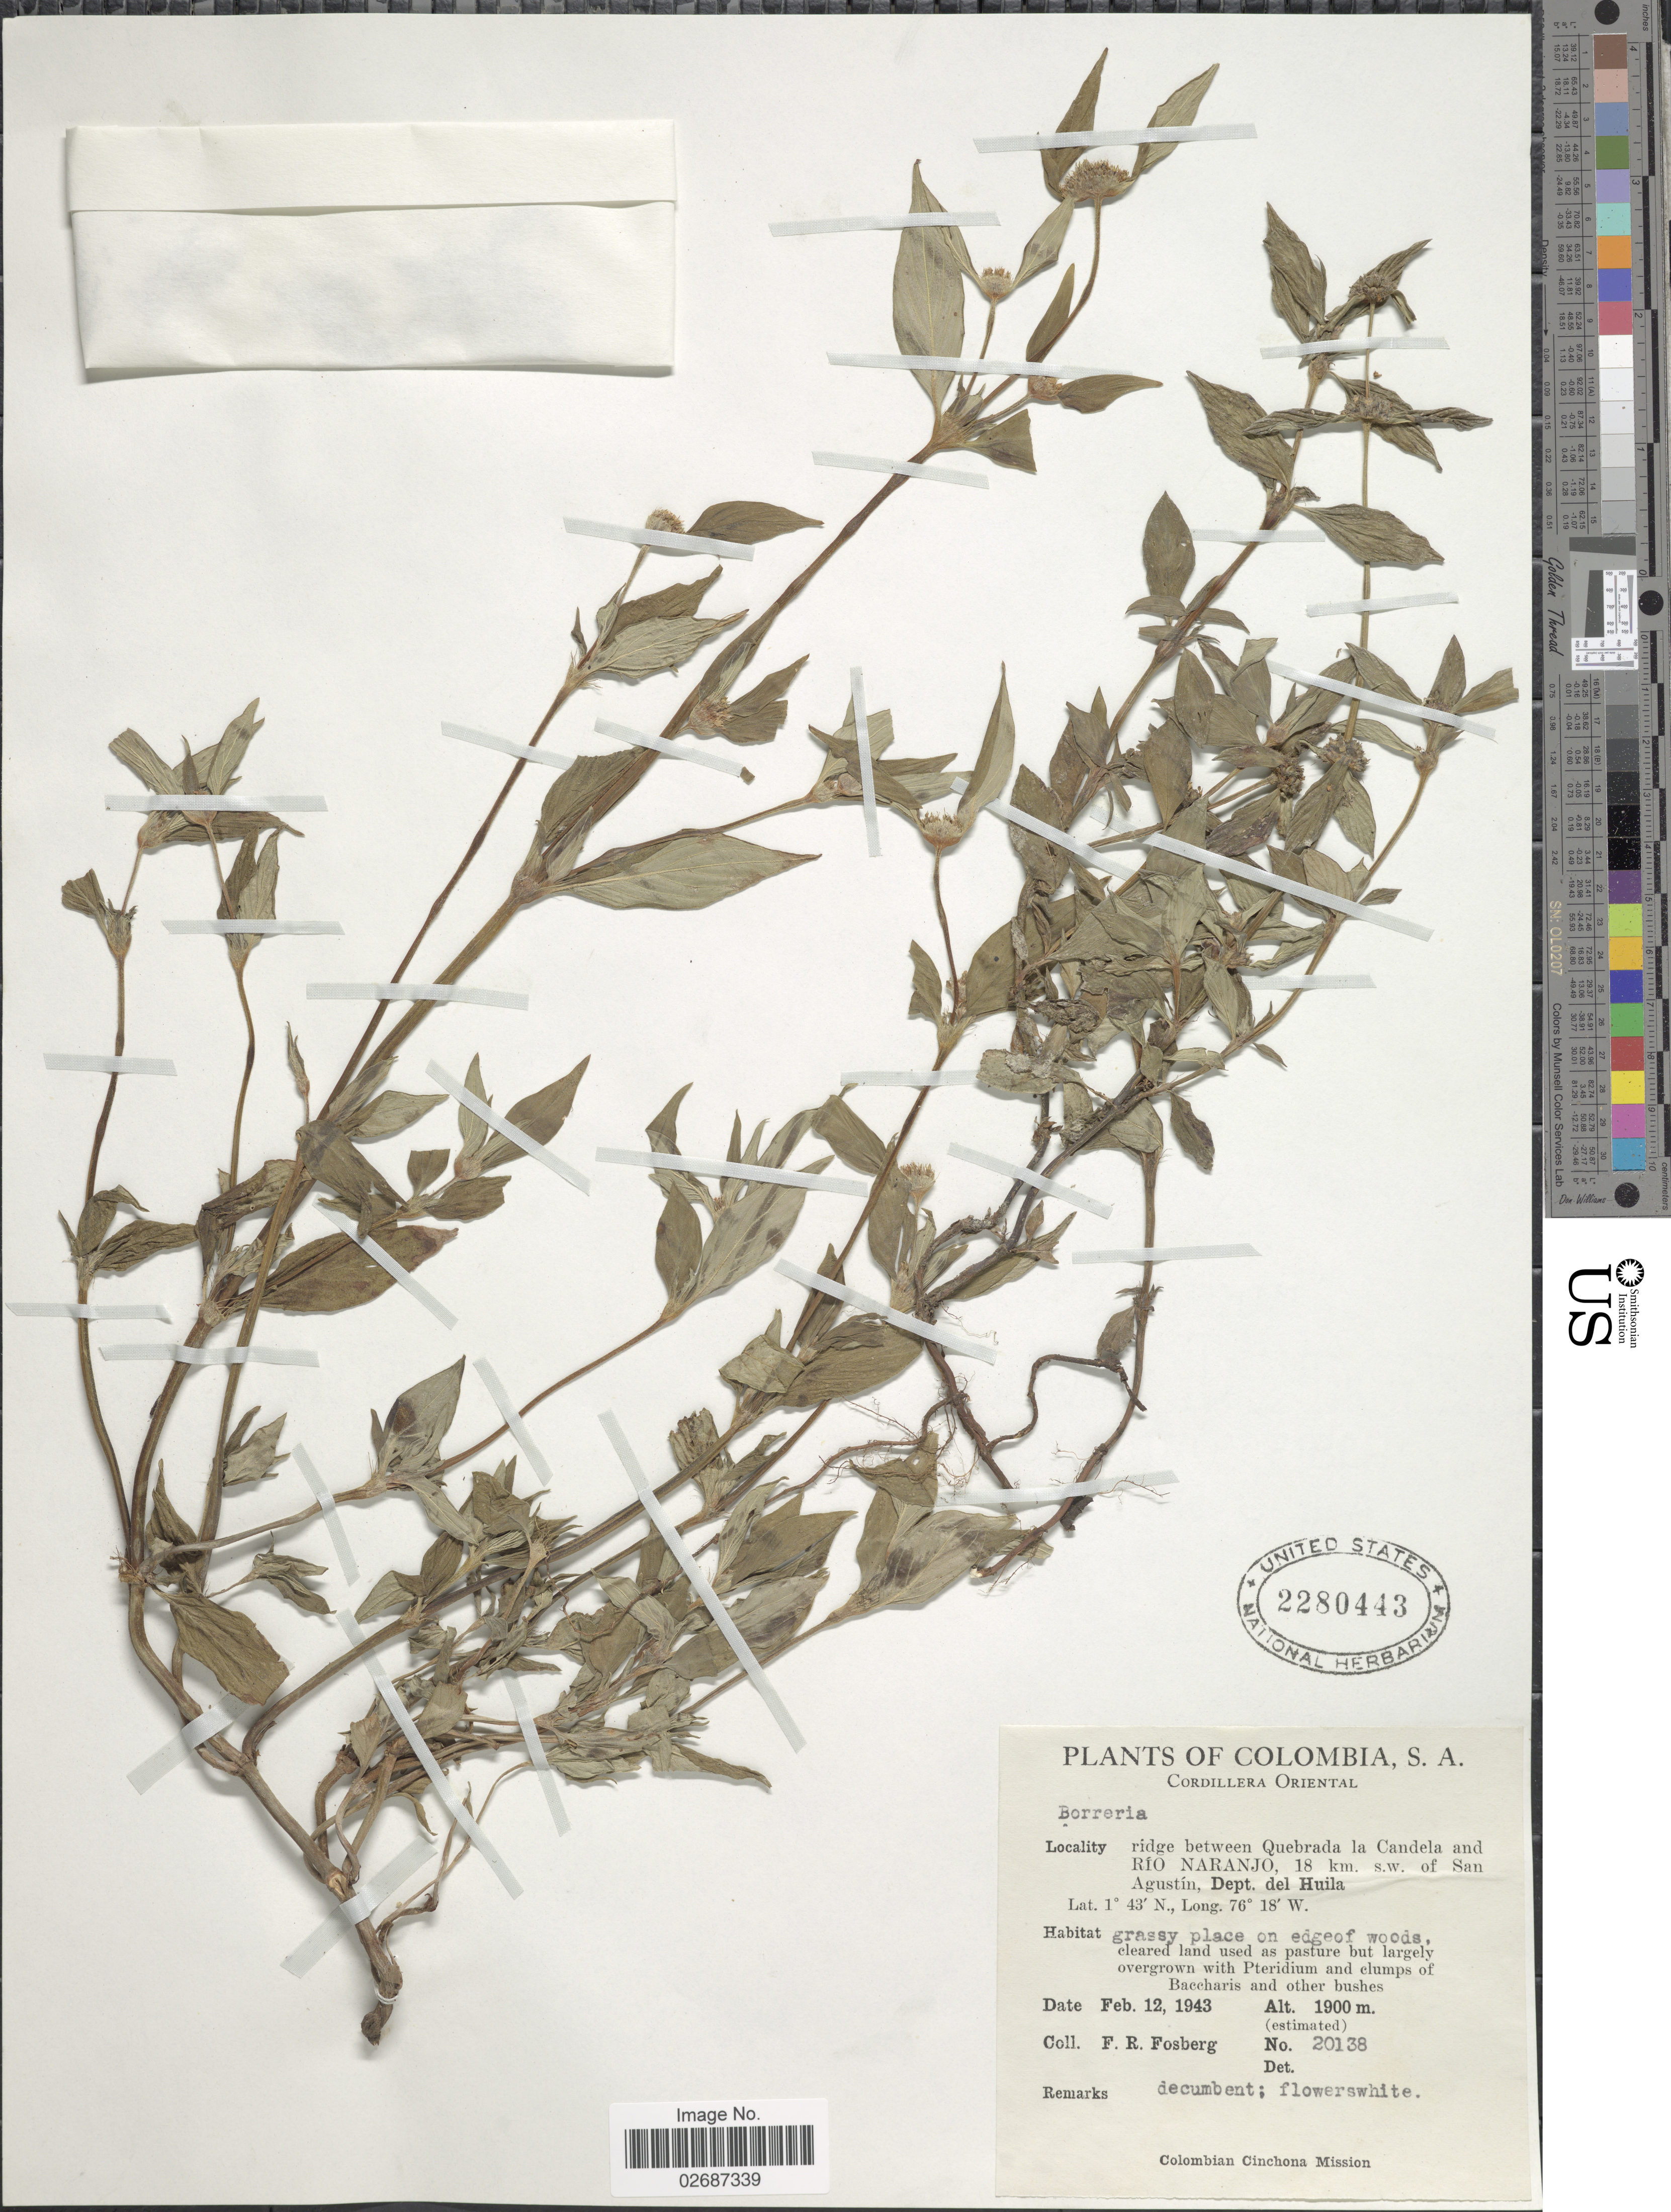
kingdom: Plantae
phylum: Tracheophyta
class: Magnoliopsida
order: Gentianales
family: Rubiaceae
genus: Borreria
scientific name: Borreria sp.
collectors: F. R. Fosberg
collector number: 20138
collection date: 1943-02-12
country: Colombia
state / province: Huila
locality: Cordillera Oriental, ridge between Quebrada la Candela and Rio Naranjo, 18 km. s.w. of San Agustan, grassy place on edge of woods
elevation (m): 1900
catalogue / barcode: US 2280443